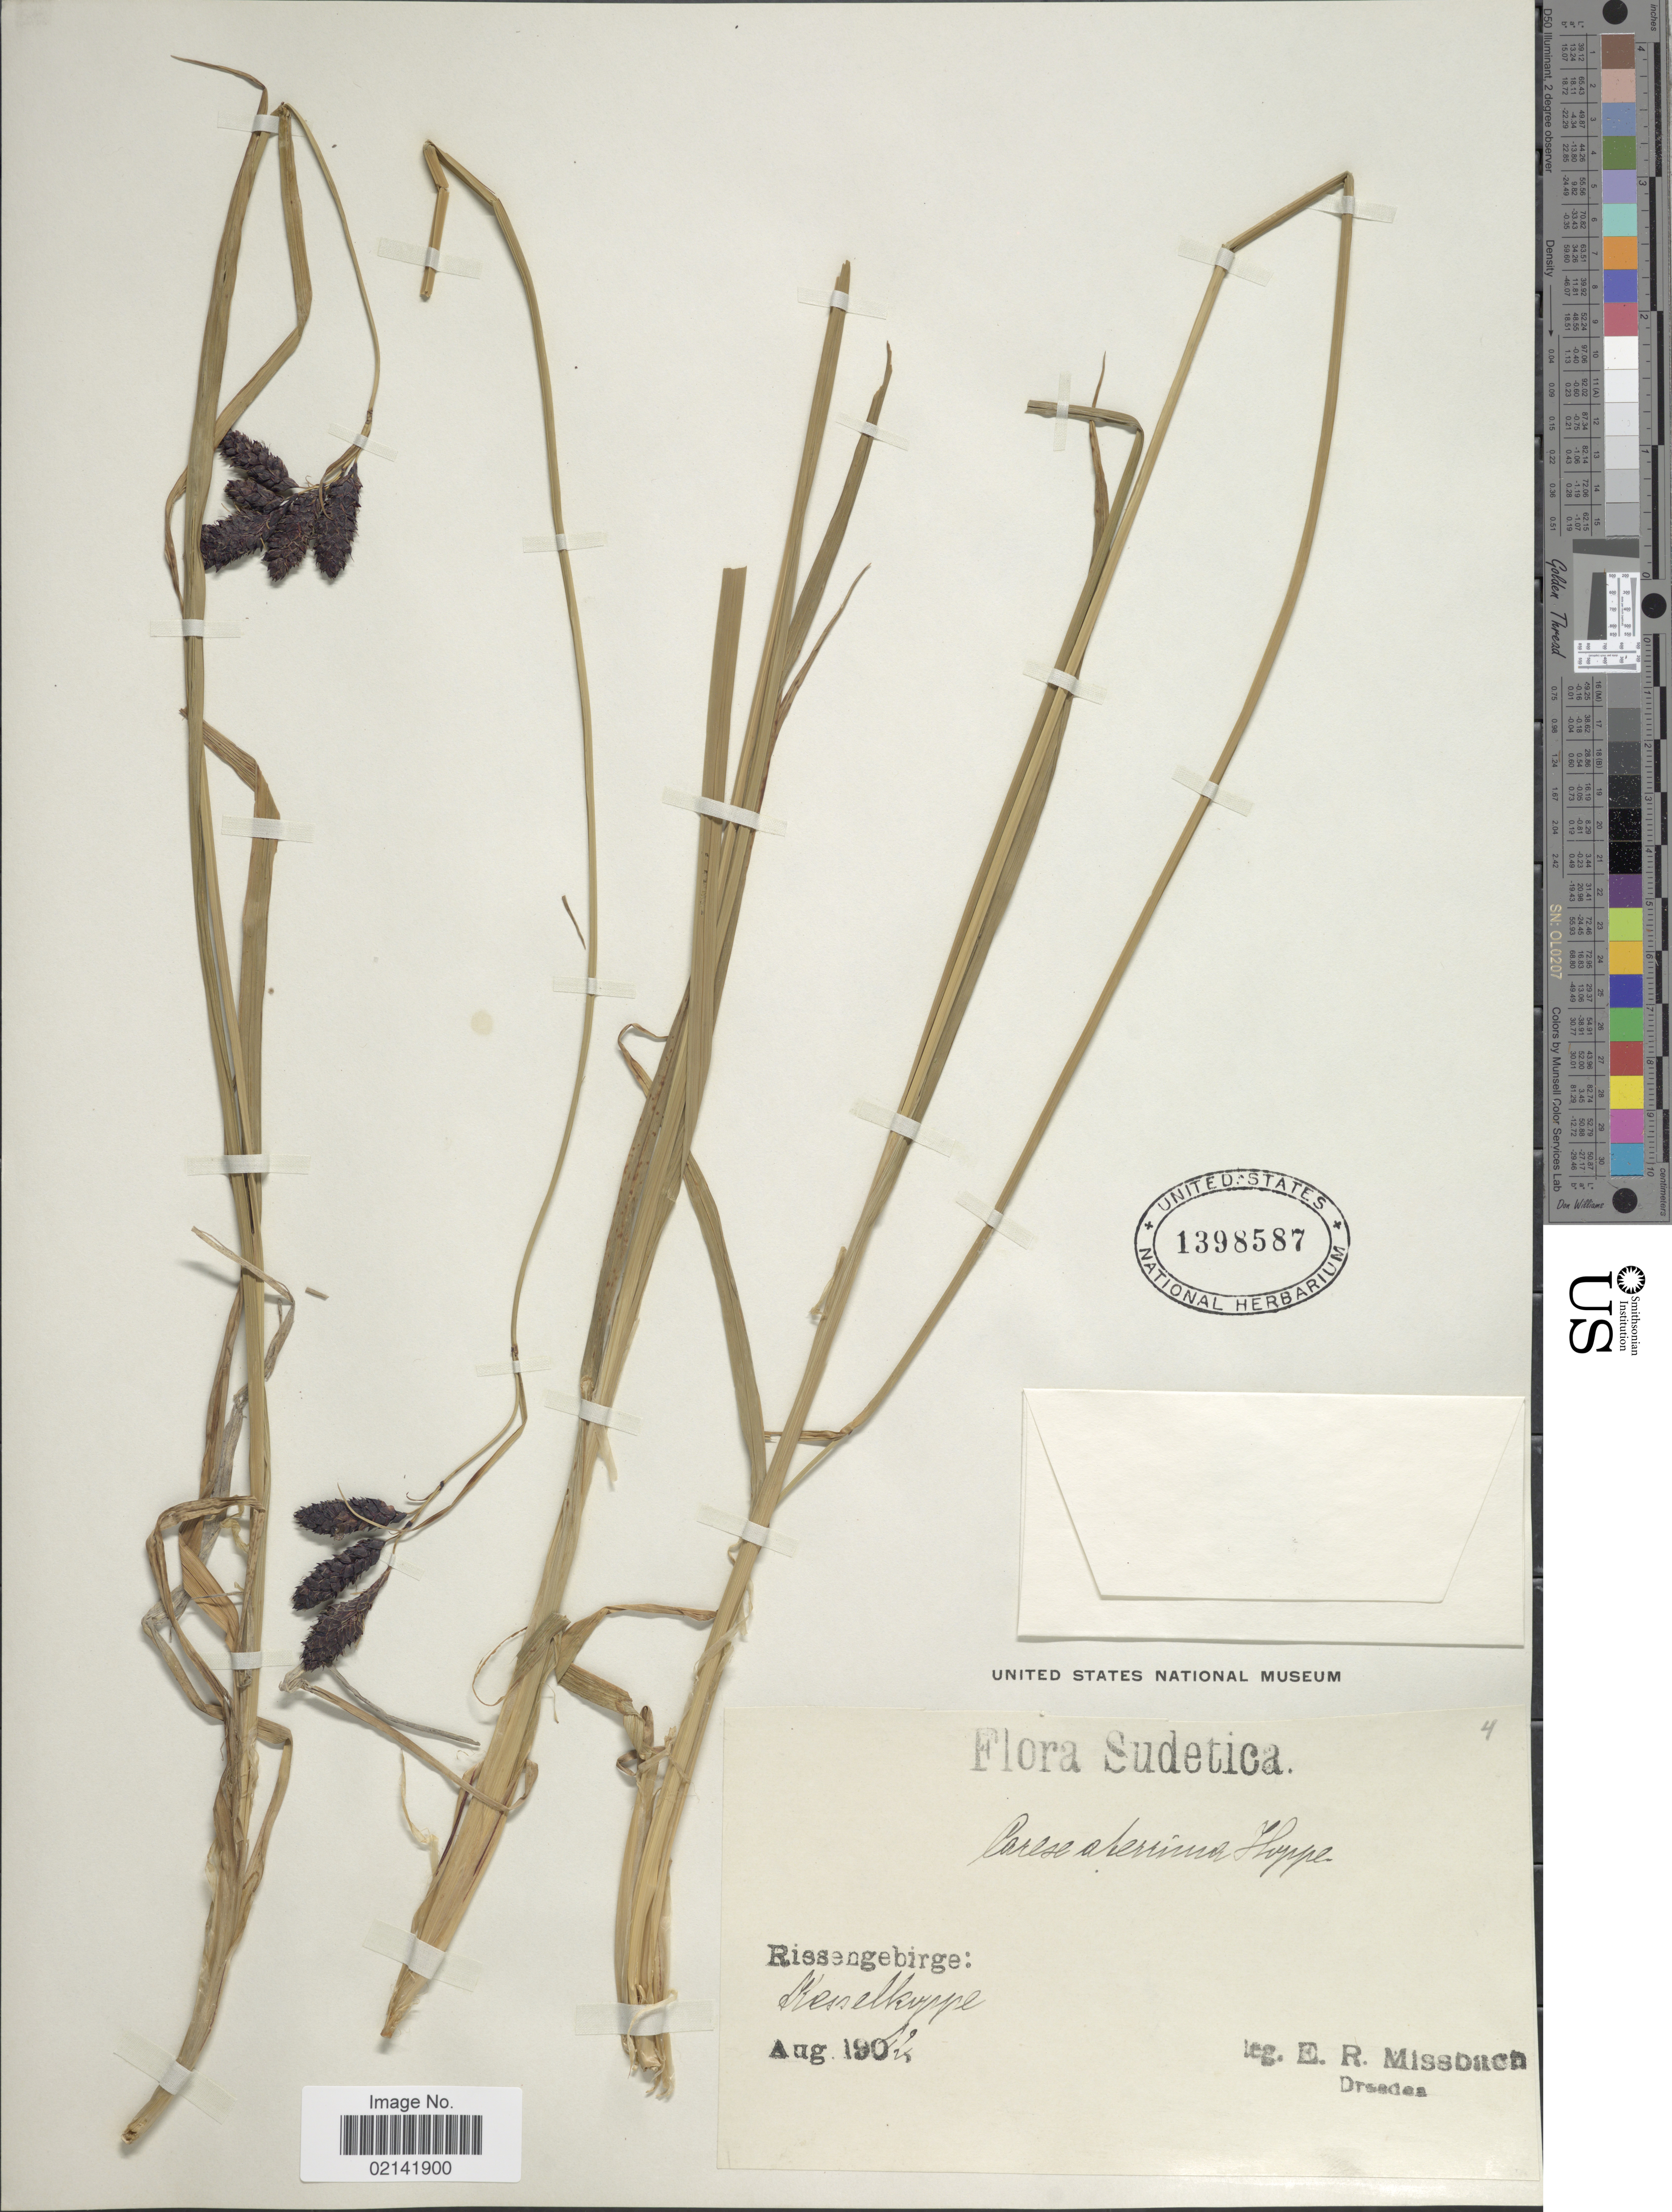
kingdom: Plantae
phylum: Tracheophyta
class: Liliopsida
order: Poales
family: Cyperaceae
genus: Carex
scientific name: Carex aterrima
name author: Hoppe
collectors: E. Missbach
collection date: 1902-08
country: Poland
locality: Sudetica. Rissenbirge: Kesselkippe [interpreted]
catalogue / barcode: US 1398587